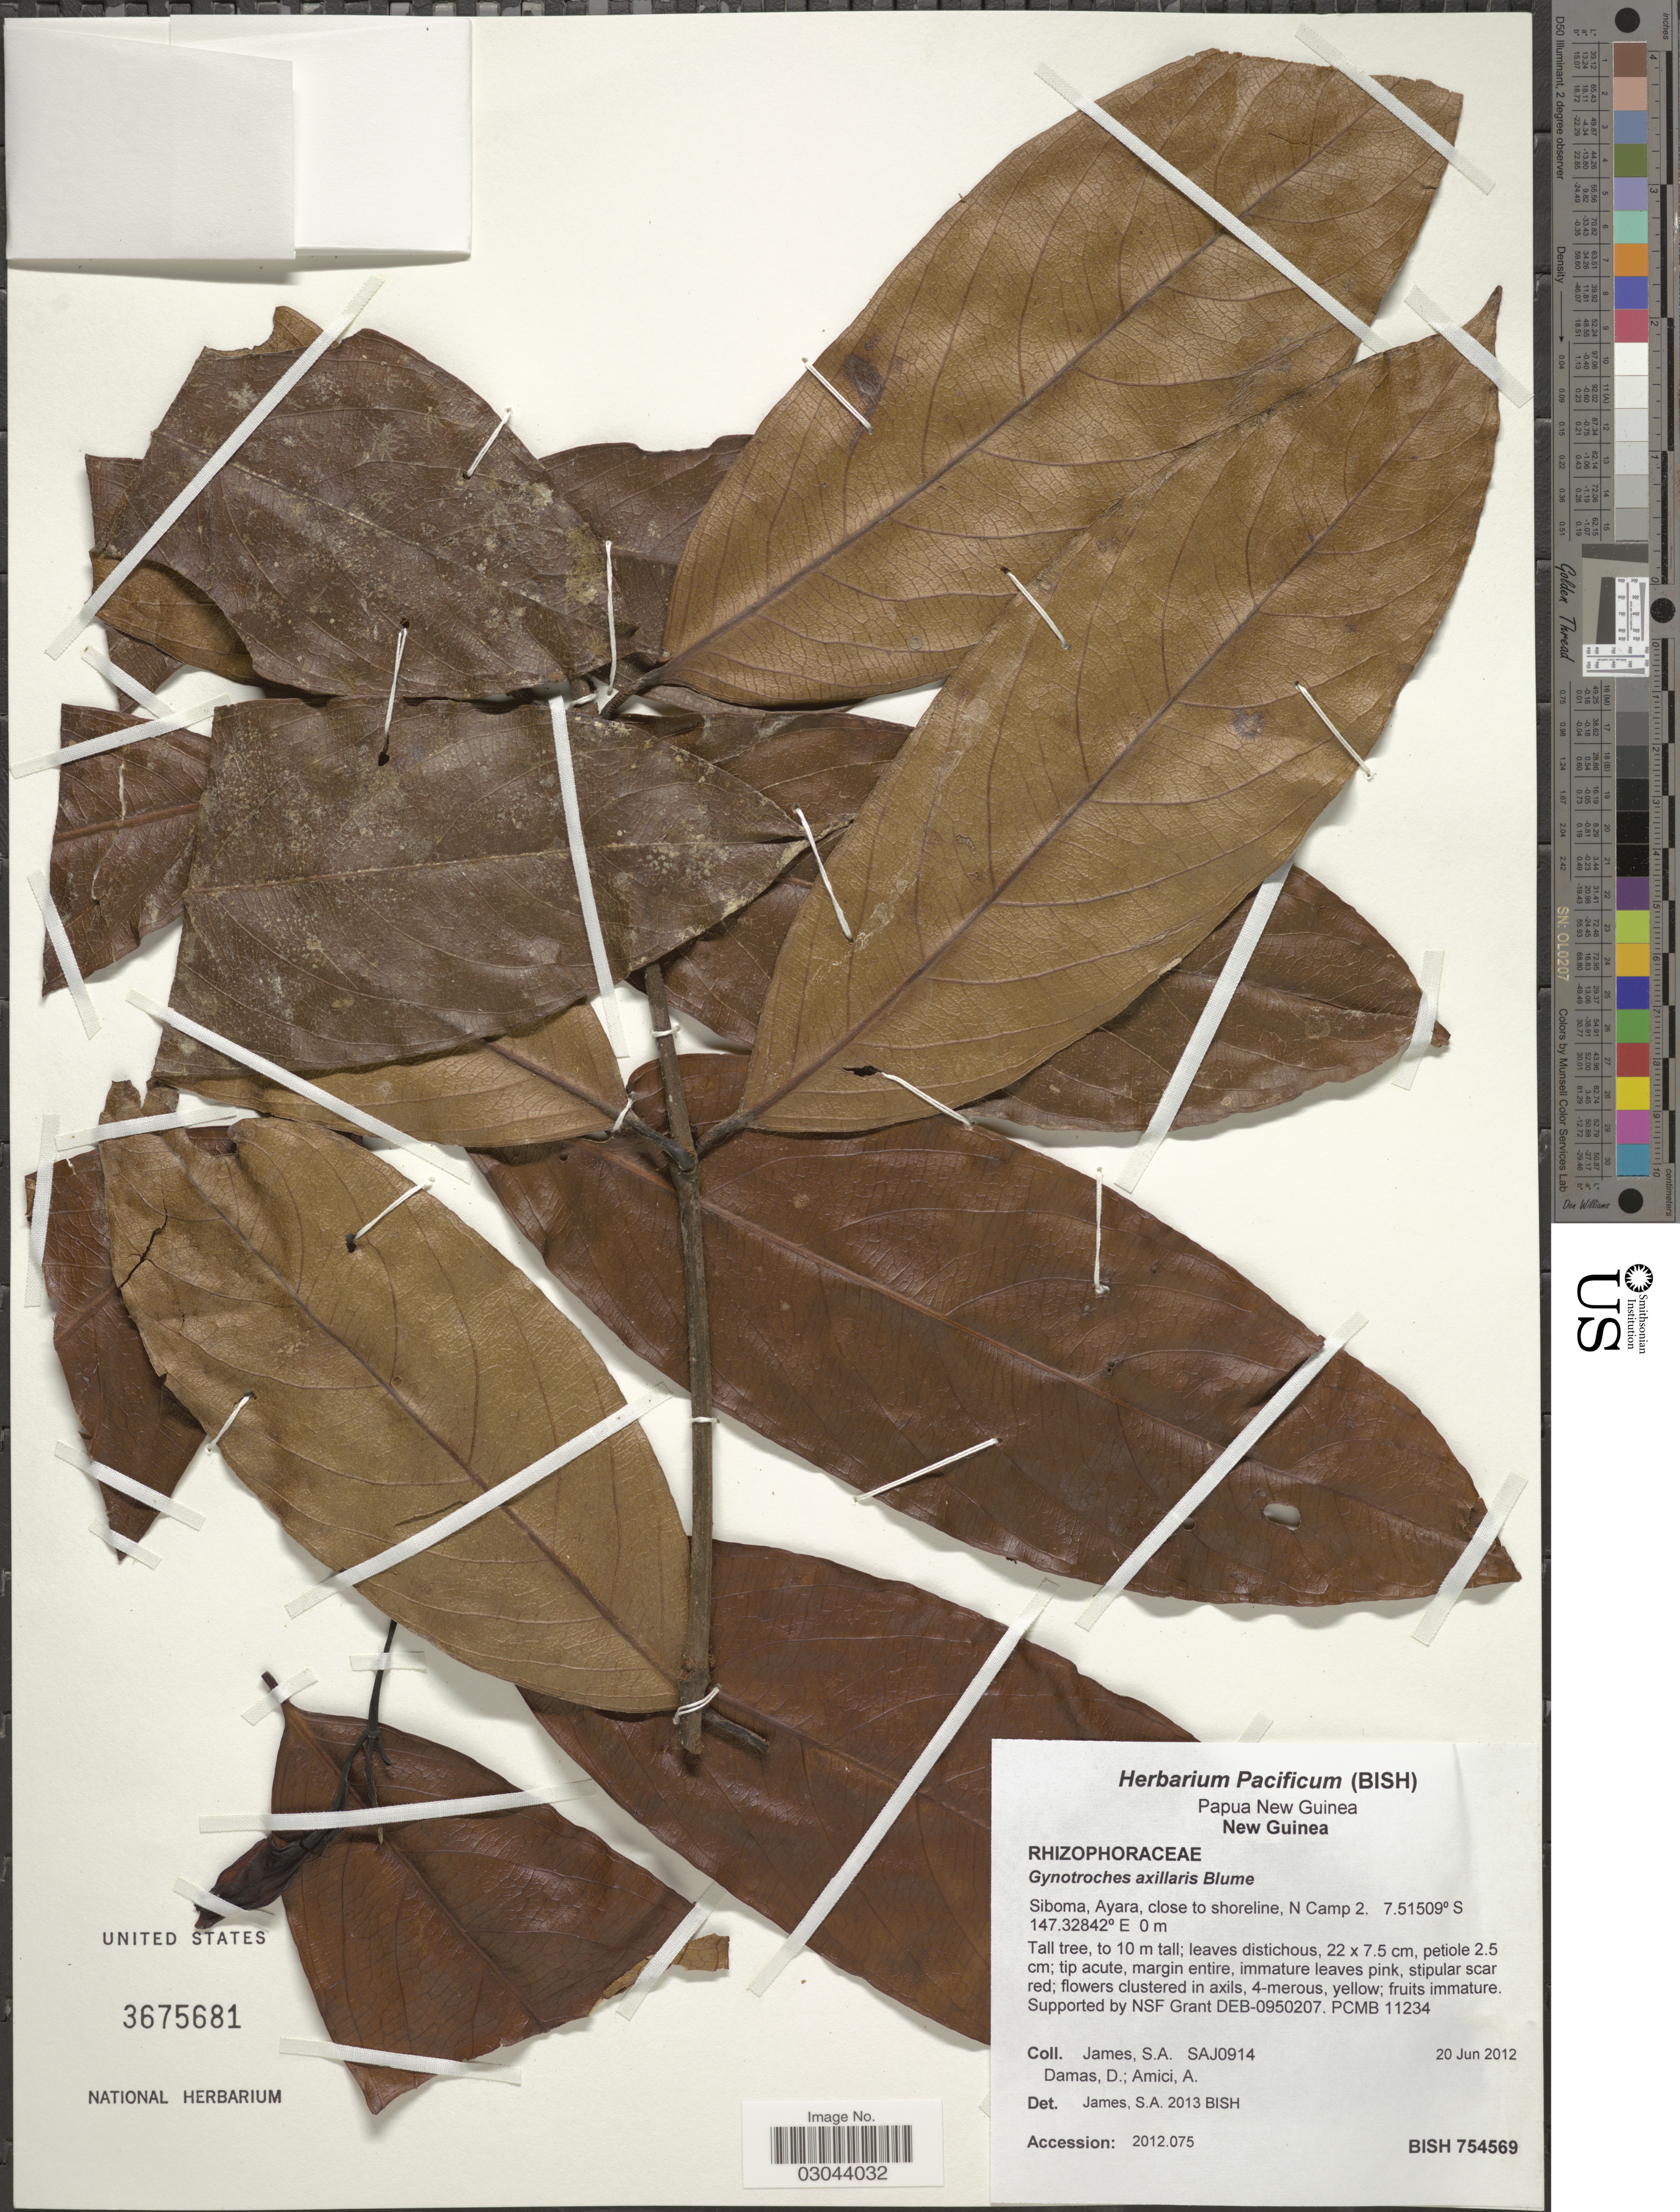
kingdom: Plantae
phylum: Tracheophyta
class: Magnoliopsida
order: Malpighiales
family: Rhizophoraceae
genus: Gynotroches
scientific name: Gynotroches axillaris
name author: Blume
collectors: S. James, D. Damas & A. Amici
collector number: SAJ0914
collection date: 2012-06-20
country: Papua New Guinea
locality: New Guinea. Siboma, Ayara, close to shoreline, N Camp 2.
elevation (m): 0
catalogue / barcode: US 3675681